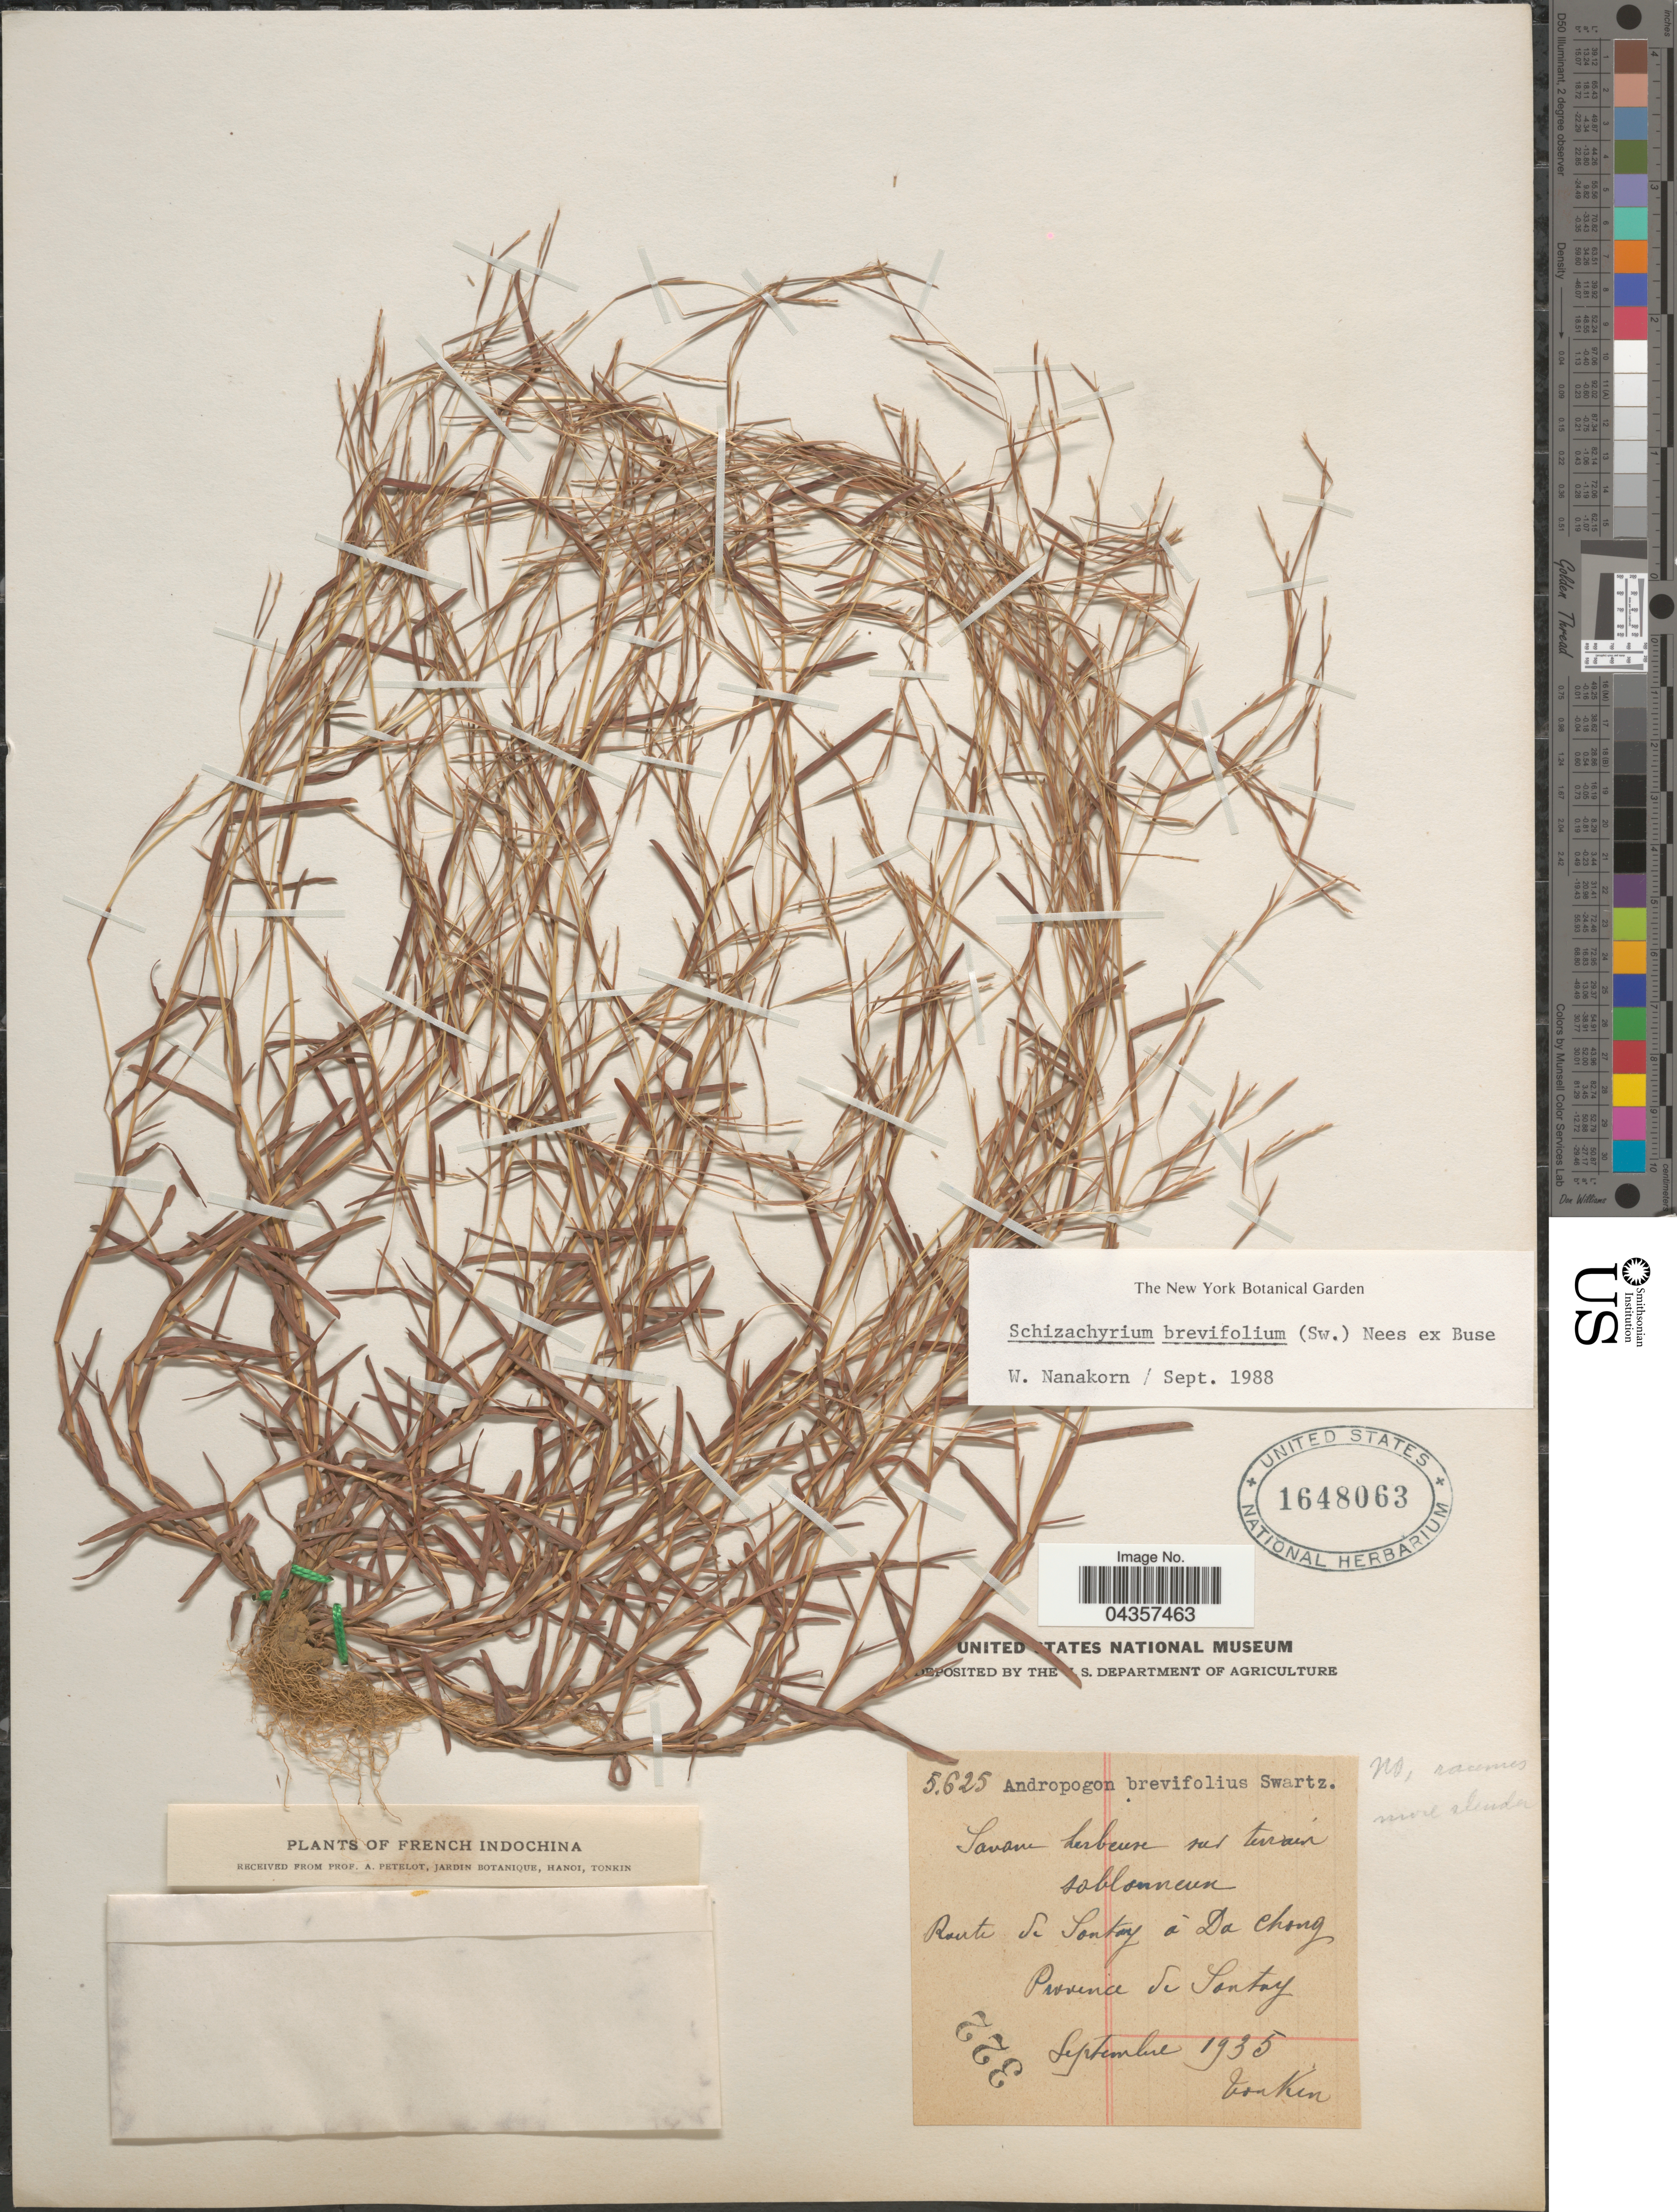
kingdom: Plantae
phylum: Tracheophyta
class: Liliopsida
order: Poales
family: Poaceae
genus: Schizachyrium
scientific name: Schizachyrium brevifolium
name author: (Sw.) Nees ex Büse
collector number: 5625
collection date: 1935-09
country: Vietnam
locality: French Indochina. Route de Sontay à Da Chong. Province de Sontay. Tonkin.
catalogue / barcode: US 1648063